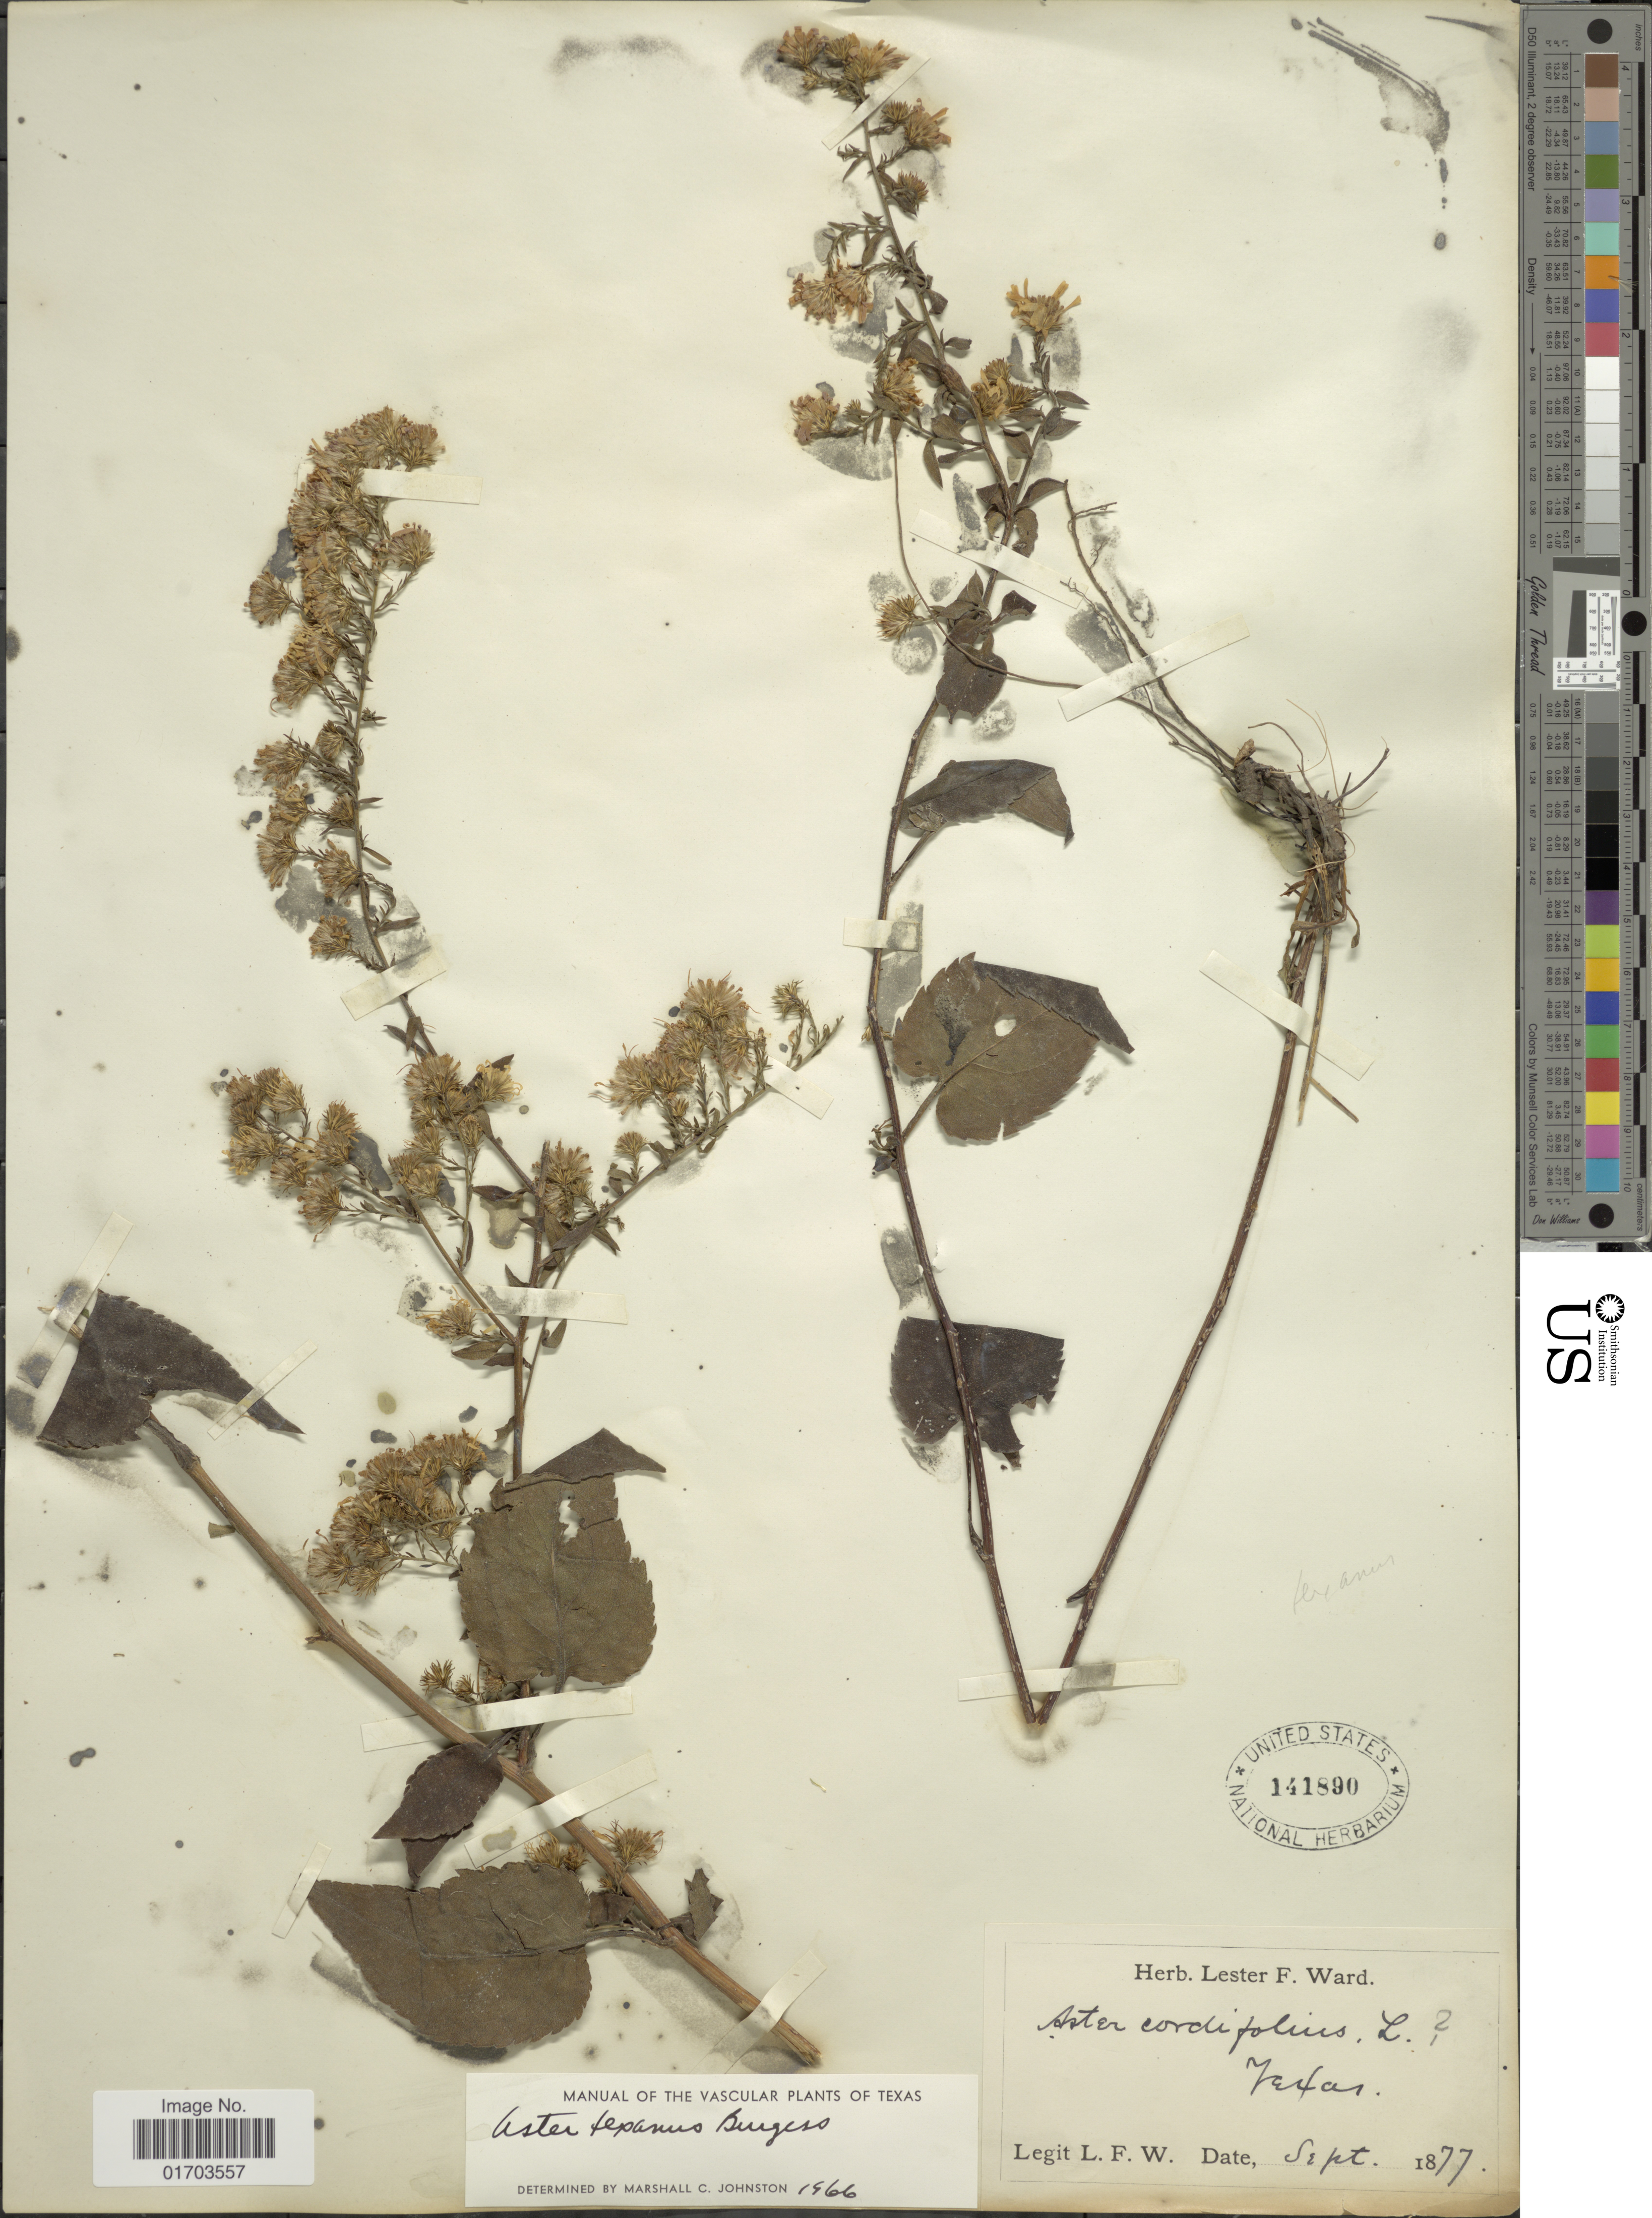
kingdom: Plantae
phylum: Tracheophyta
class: Magnoliopsida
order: Asterales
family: Asteraceae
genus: Symphyotrichum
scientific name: Symphyotrichum texanum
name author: (E.S. Burgess) Semple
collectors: L. F. Ward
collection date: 1877-09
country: United States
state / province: Texas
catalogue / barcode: US 141890